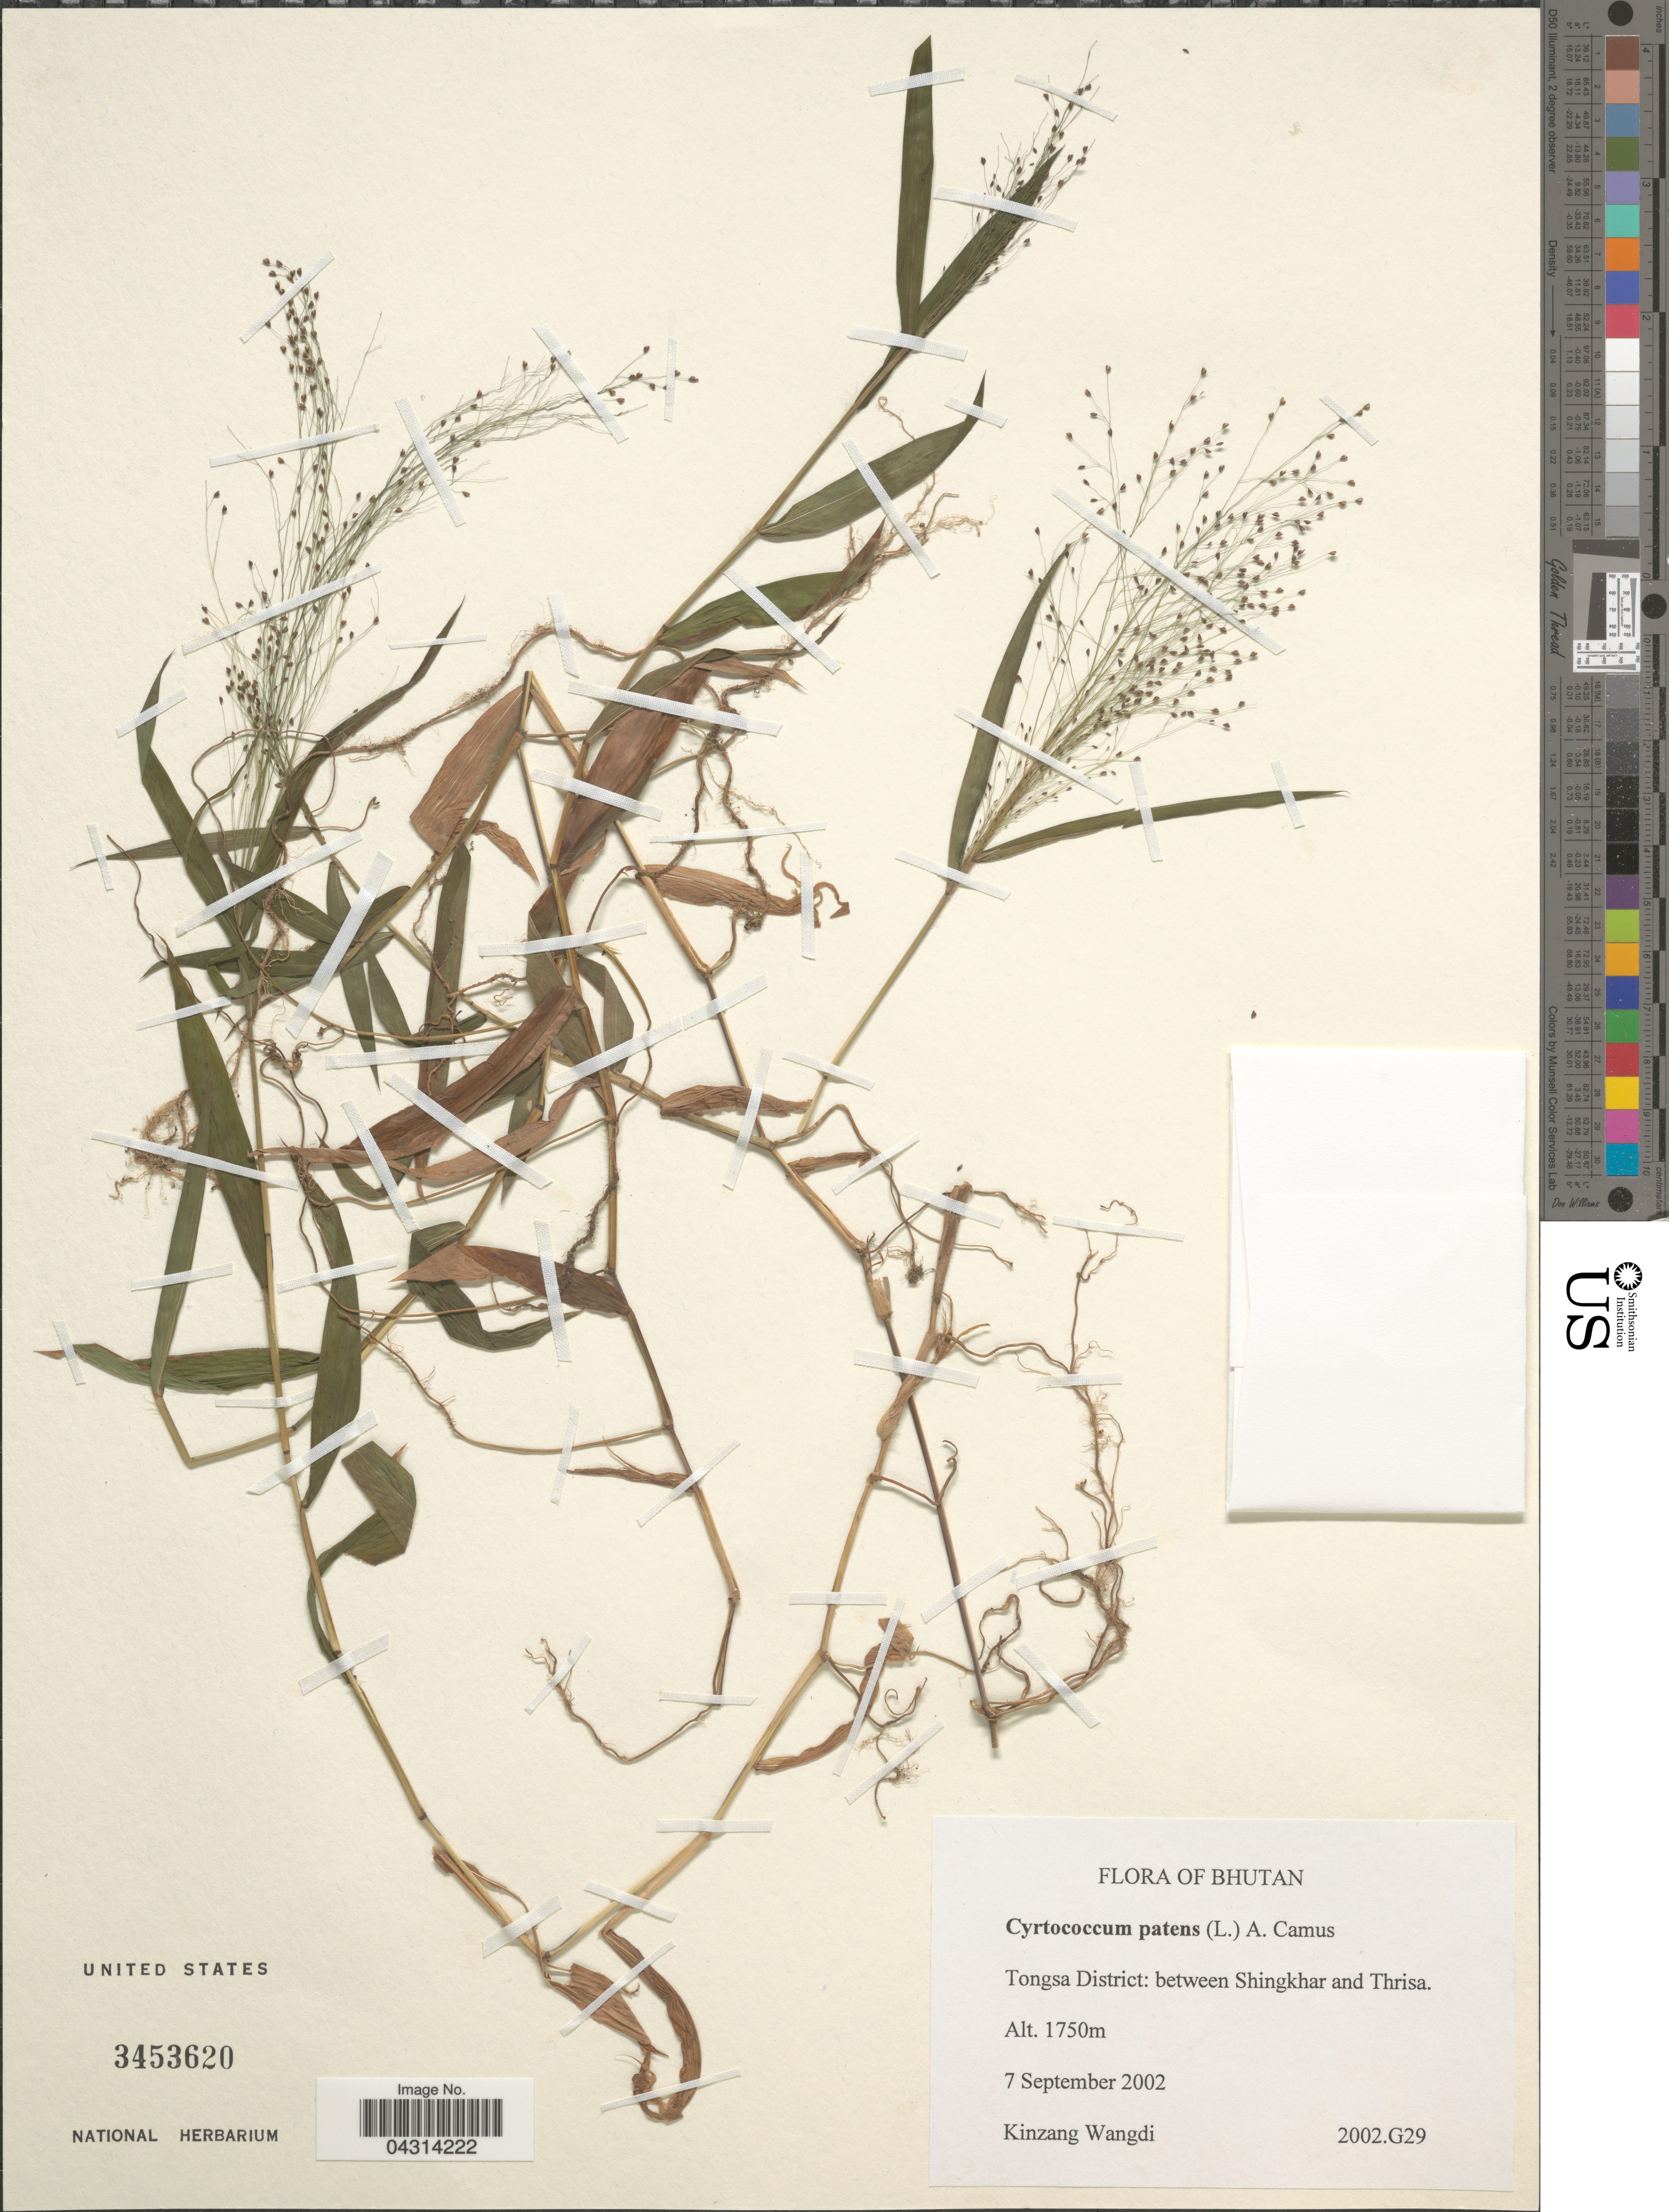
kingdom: Plantae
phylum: Tracheophyta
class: Liliopsida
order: Poales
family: Poaceae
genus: Cyrtococcum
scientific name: Cyrtococcum patens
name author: (L.) A. Camus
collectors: K. Wangdi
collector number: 2002.G29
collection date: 2002-09-07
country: Bhutan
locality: Tongsa District: between Shingkhar and Thrisa.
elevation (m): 1750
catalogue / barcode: US 3453620